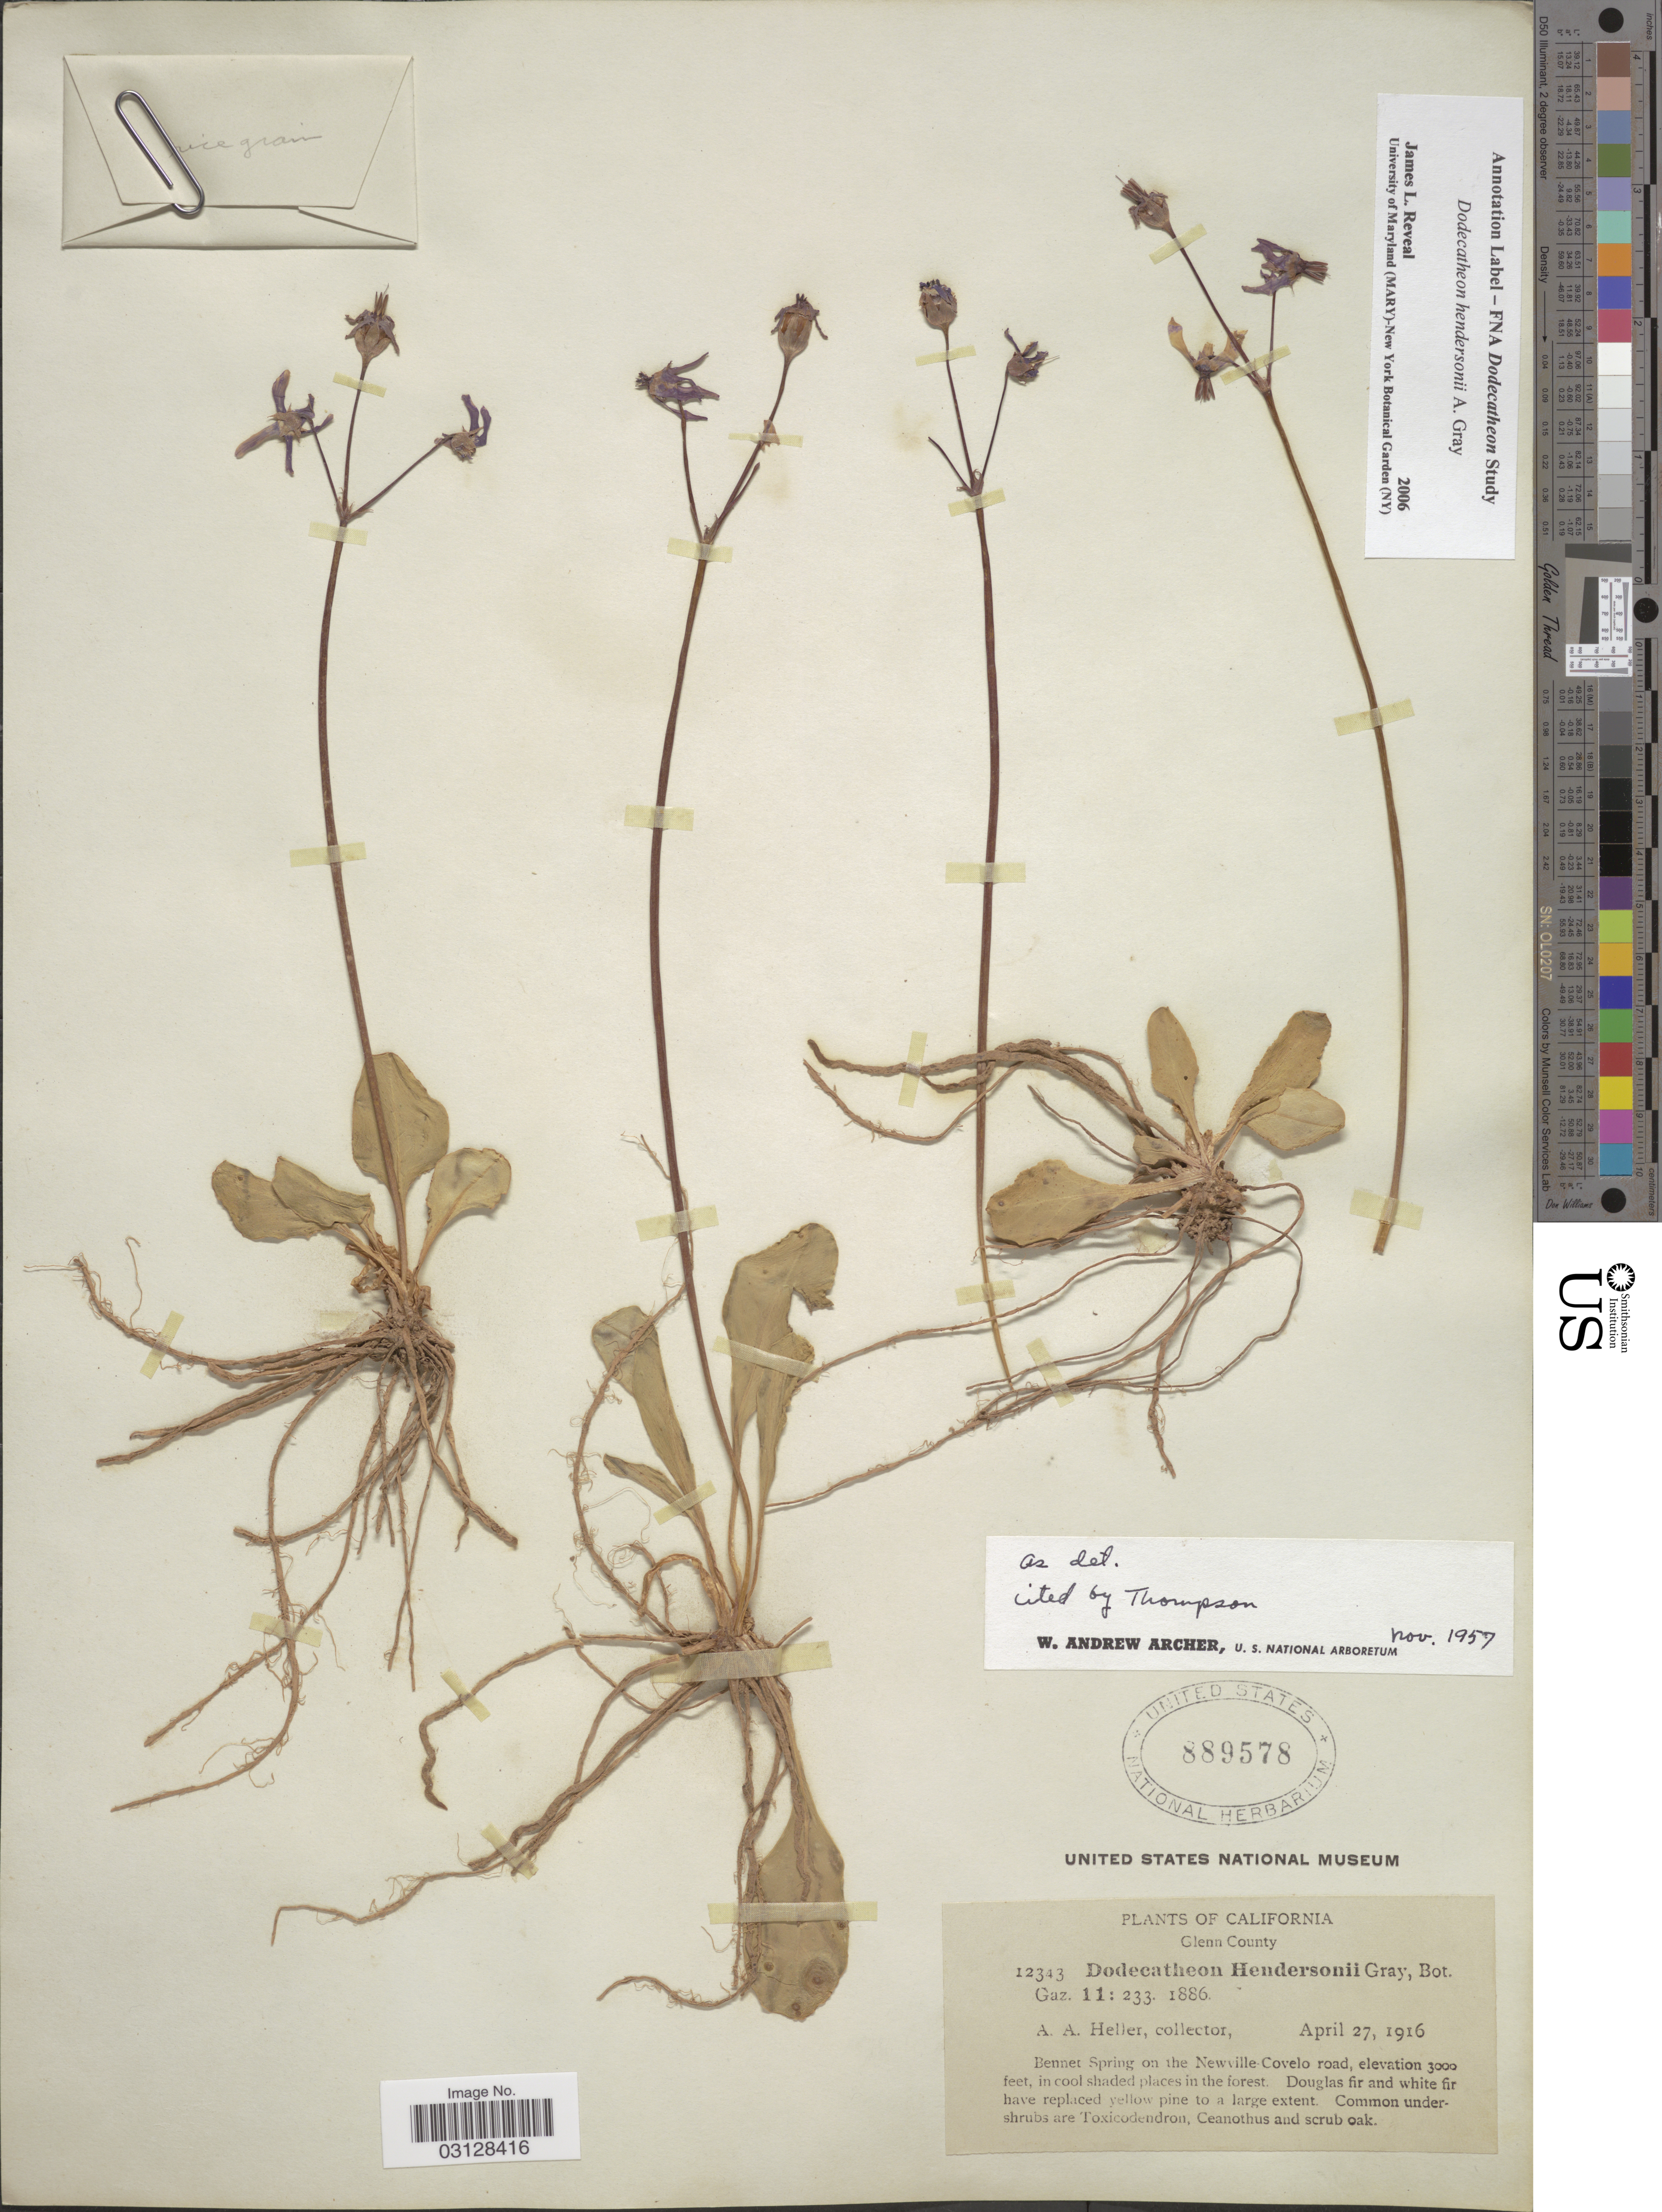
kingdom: Plantae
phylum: Tracheophyta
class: Magnoliopsida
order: Ericales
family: Primulaceae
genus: Dodecatheon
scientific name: Dodecatheon hendersonii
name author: A. Gray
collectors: A. A. Heller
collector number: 12343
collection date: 1916-04-27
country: United States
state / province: California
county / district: Glenn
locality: Glenn County. Bennet Spring on the Newville Covelo road.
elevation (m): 914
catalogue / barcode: US 889578